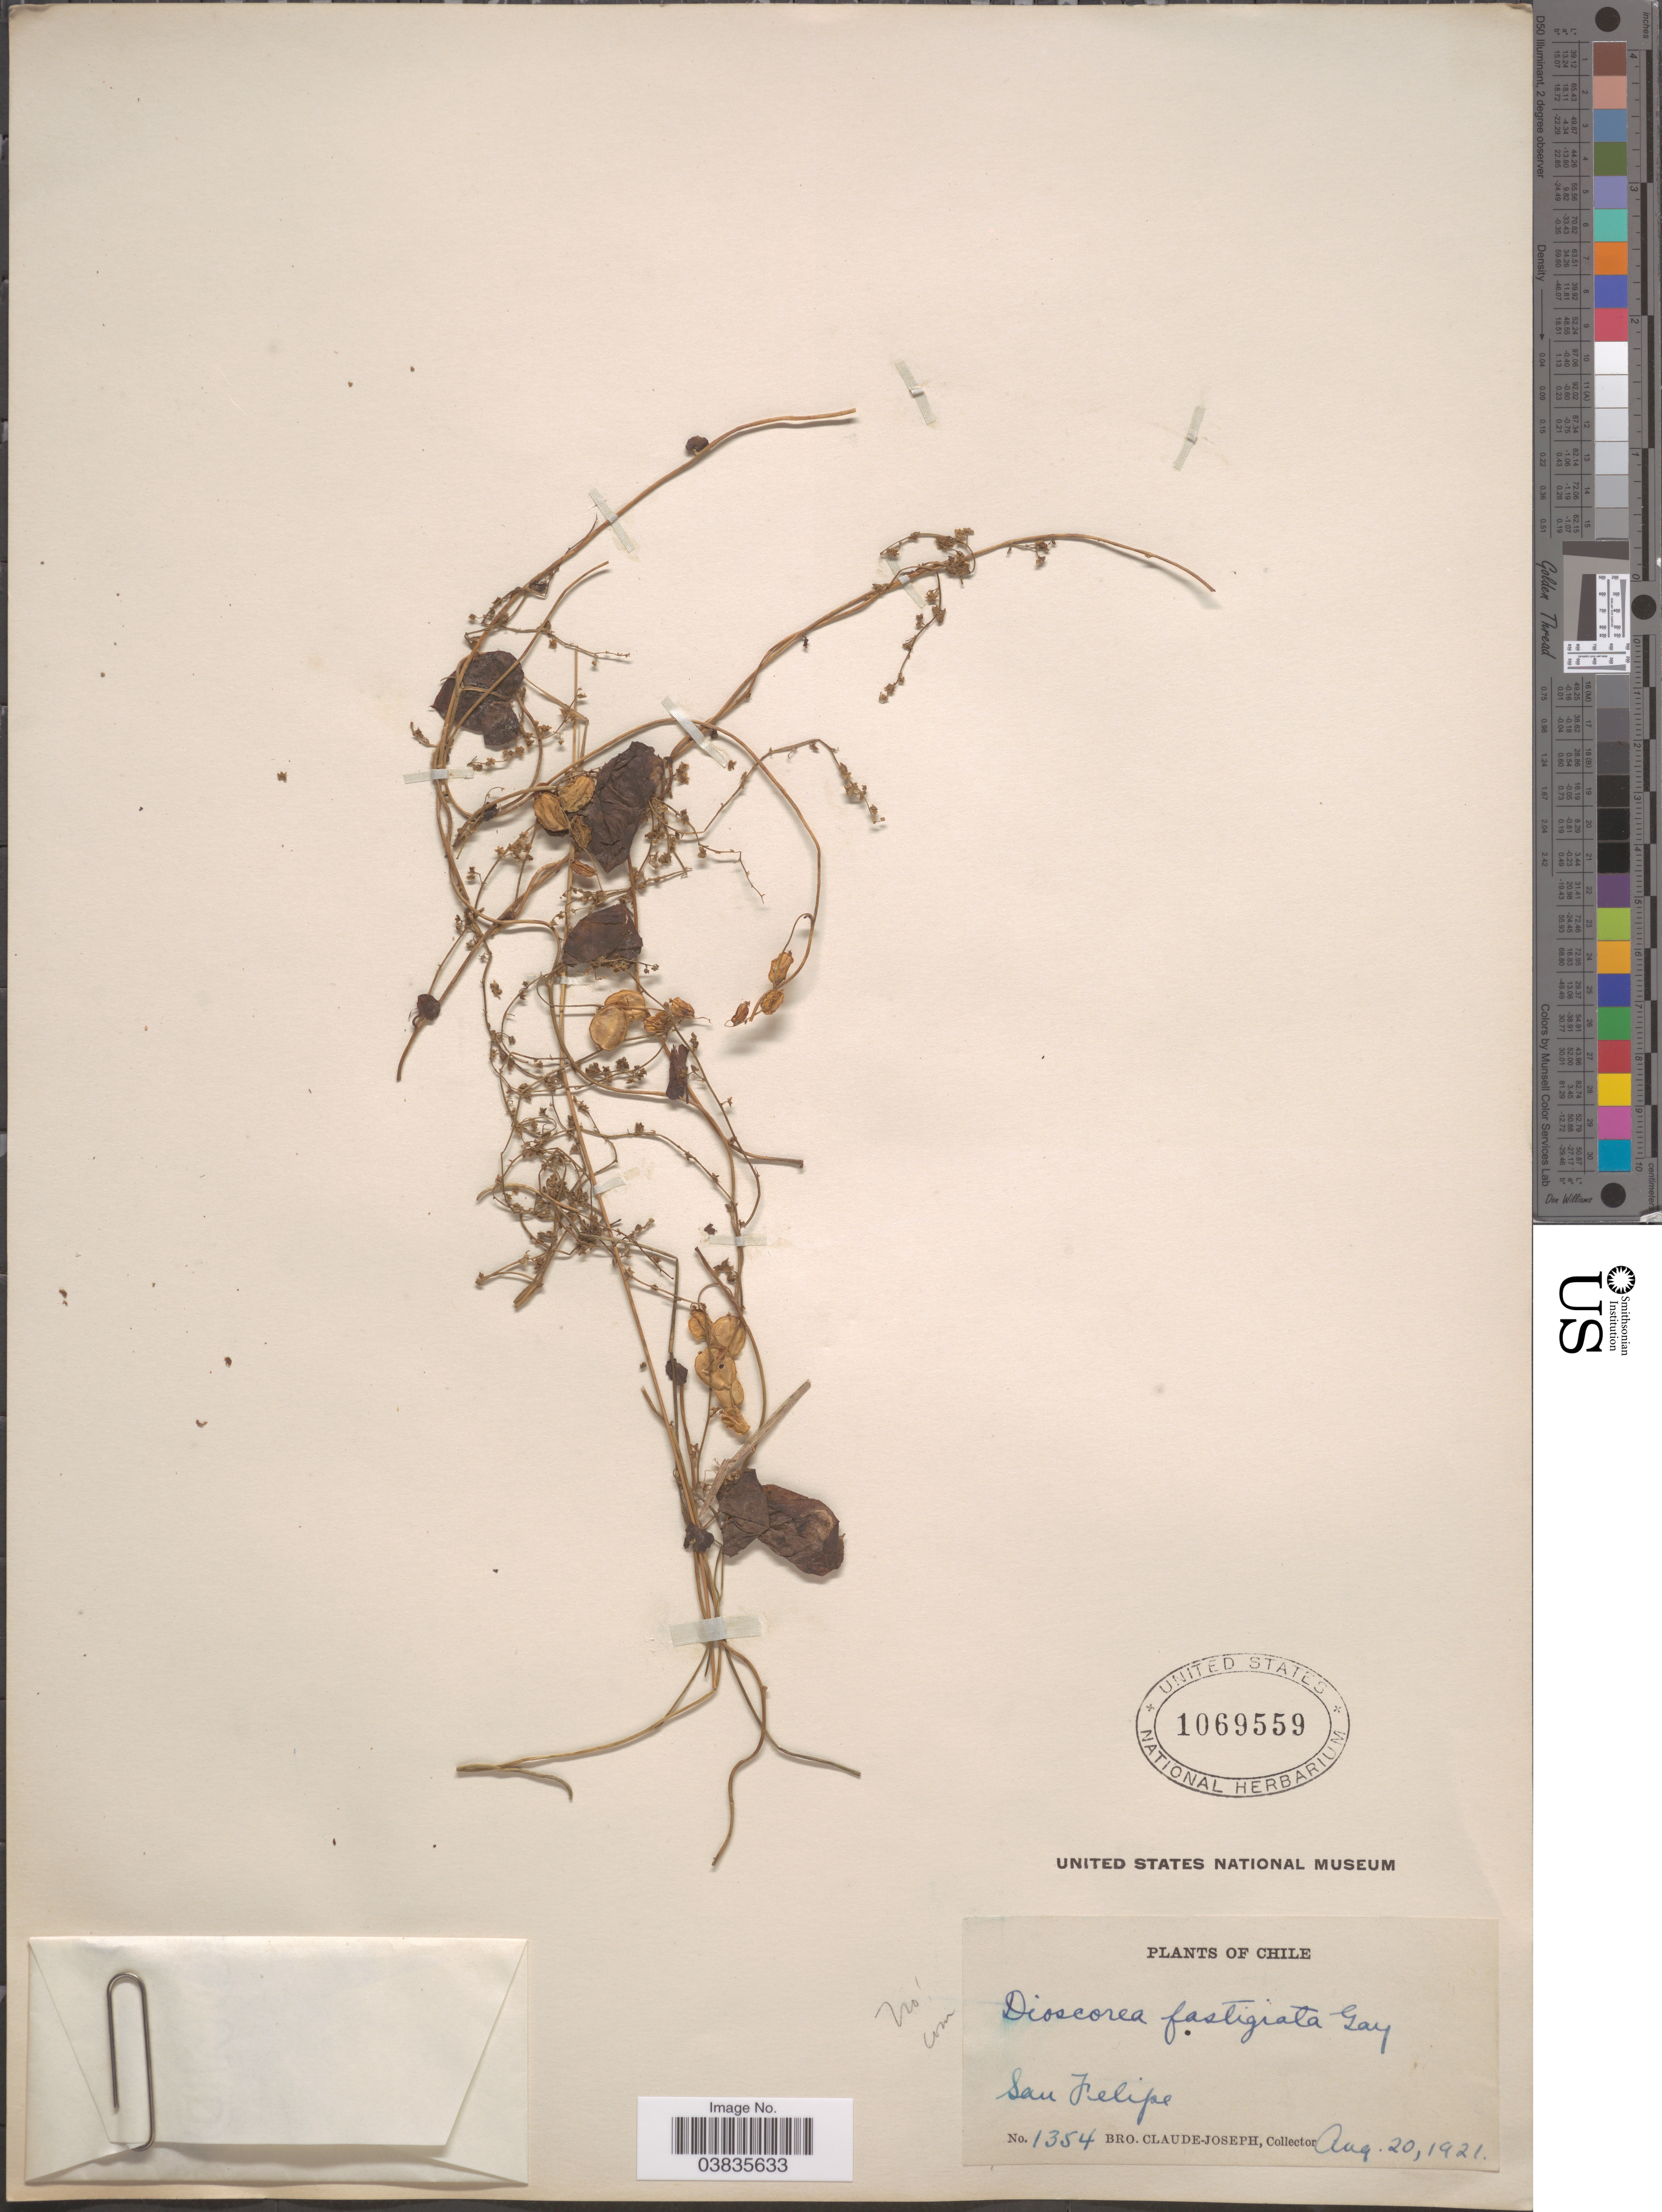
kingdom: Plantae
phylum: Tracheophyta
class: Liliopsida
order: Dioscoreales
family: Dioscoreaceae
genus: Dioscorea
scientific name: Dioscorea sp.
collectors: Bro. Claude-Joseph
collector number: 1354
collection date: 1921-08-20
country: Chile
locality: San Felipe.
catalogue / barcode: US 1069559